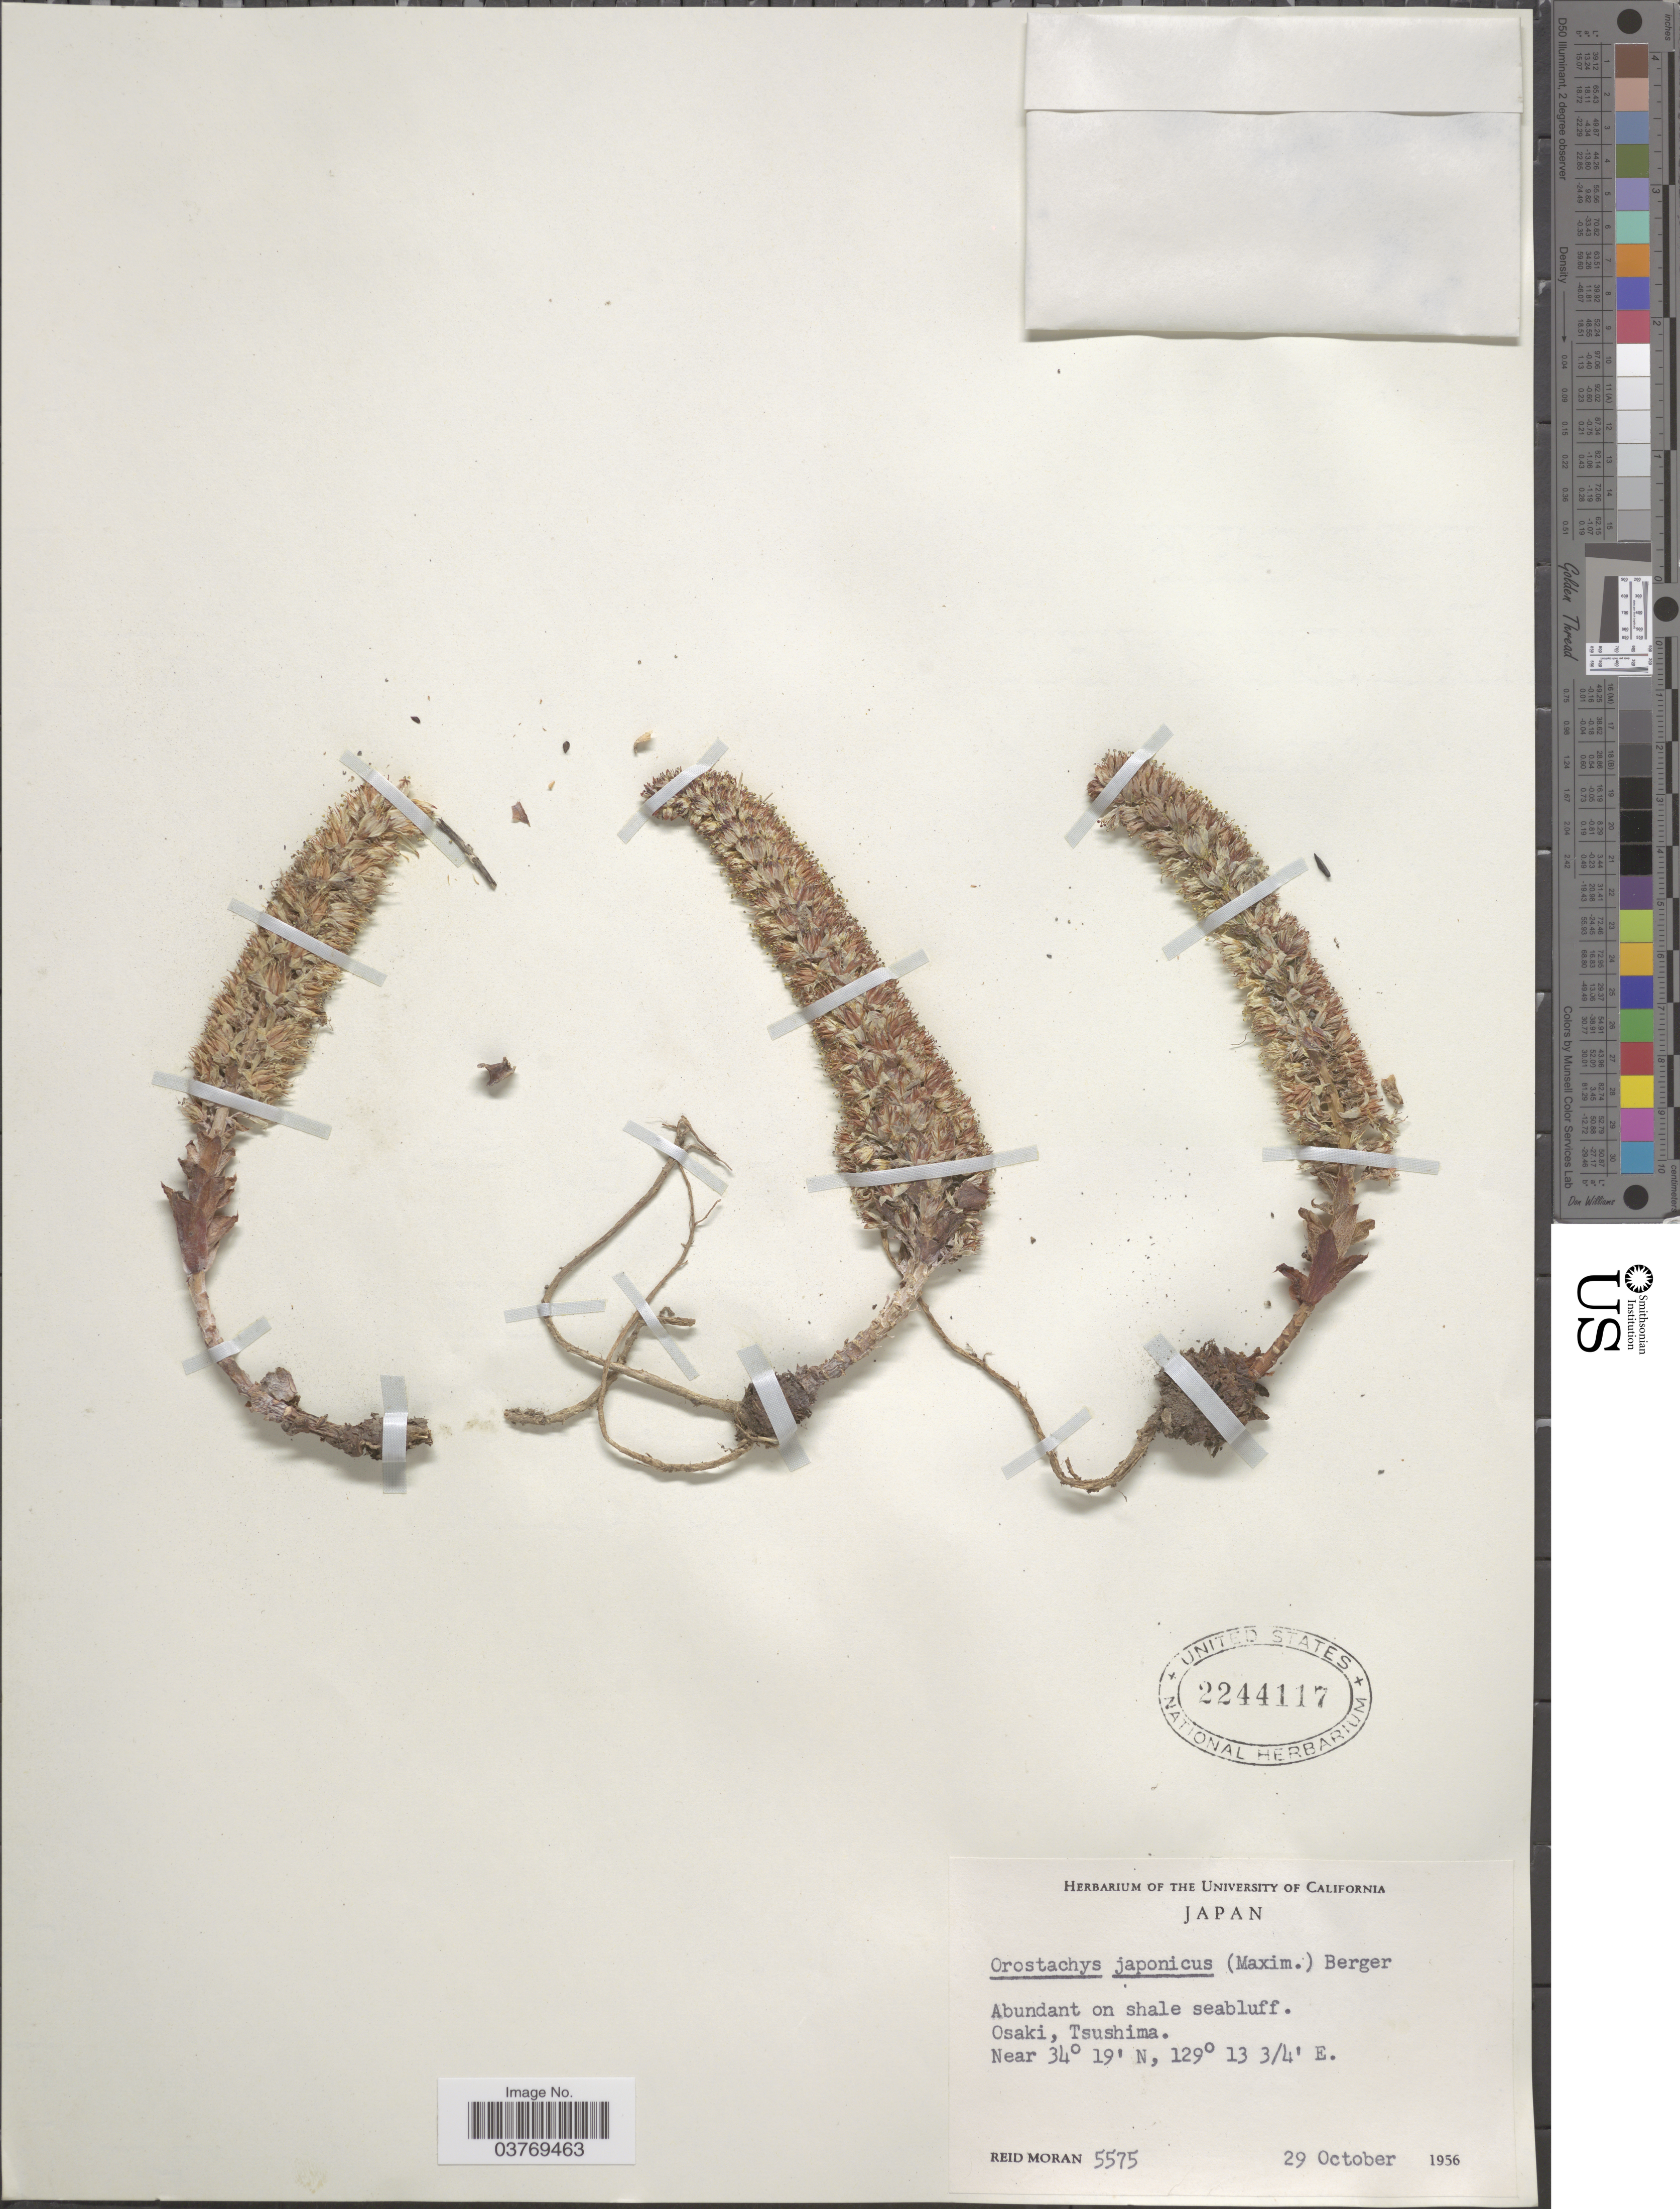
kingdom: Plantae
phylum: Tracheophyta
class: Magnoliopsida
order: Saxifragales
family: Crassulaceae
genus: Orostachys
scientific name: Orostachys japonica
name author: (Maxim.) A. Berger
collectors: R. V. Moran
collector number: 5575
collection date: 1956-10-29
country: Japan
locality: Osaki, Tsushima.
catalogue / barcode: US 2244117